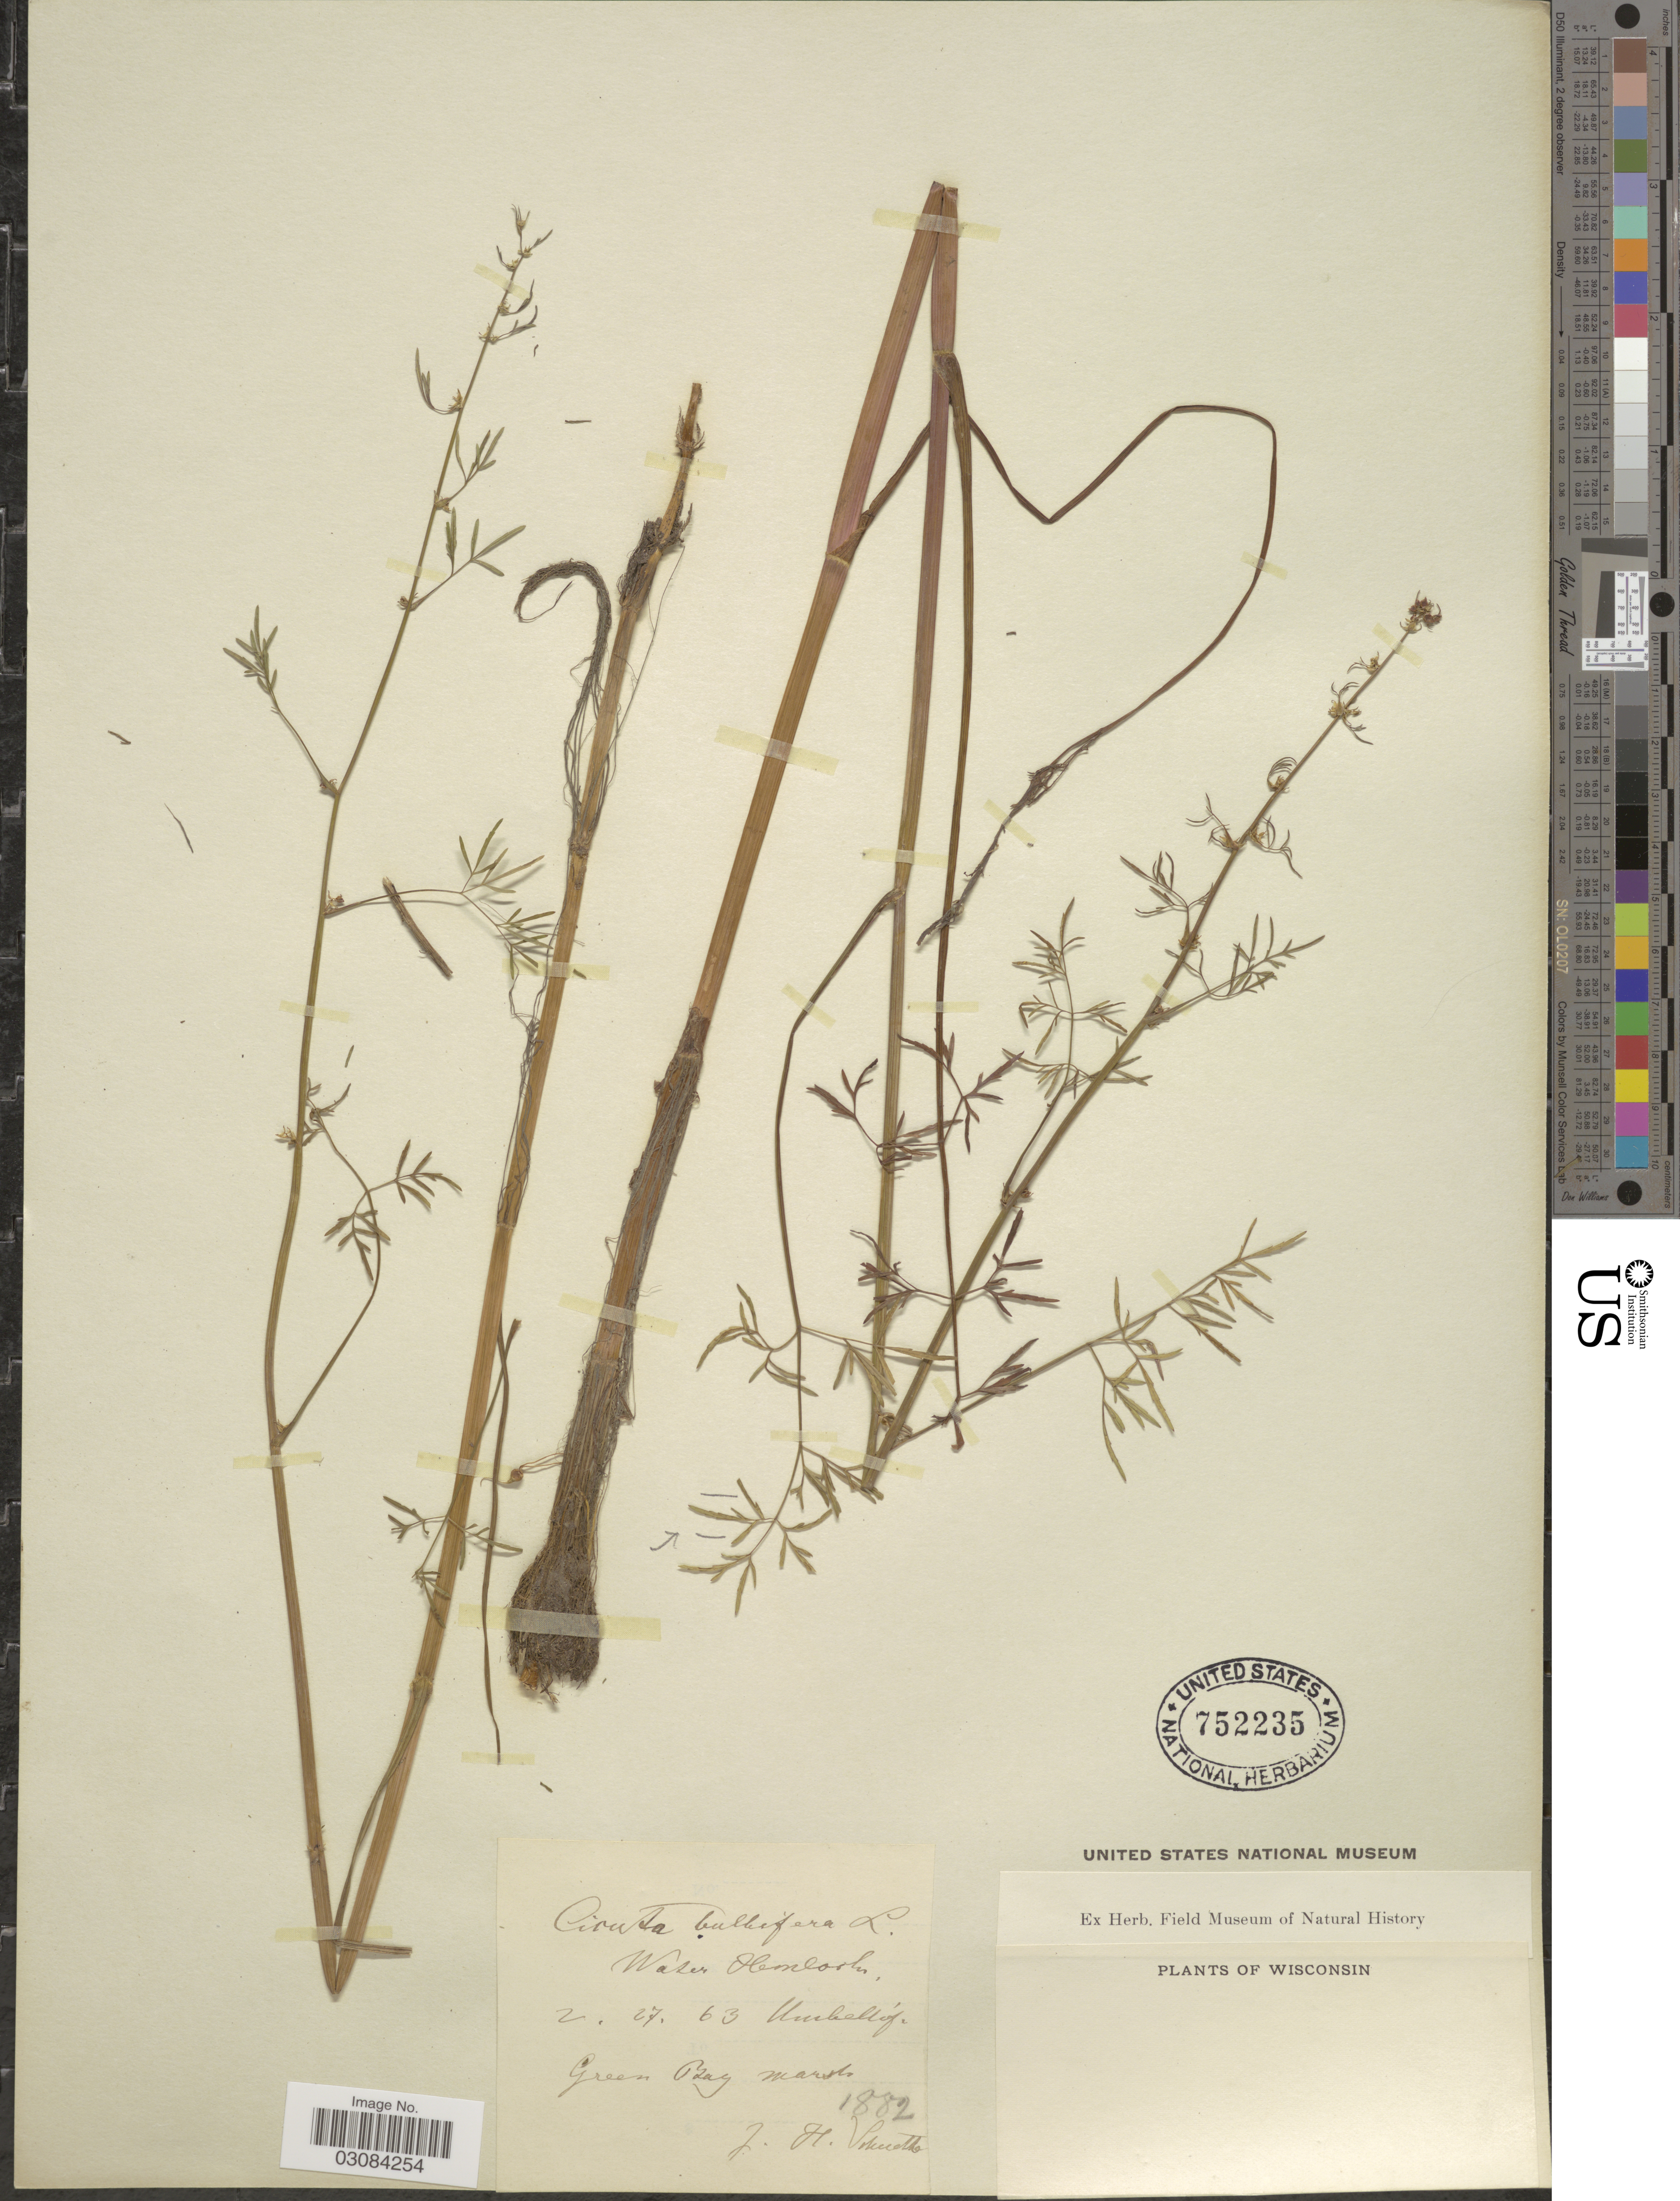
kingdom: Plantae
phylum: Tracheophyta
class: Magnoliopsida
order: Apiales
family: Apiaceae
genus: Cicuta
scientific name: Cicuta bulbifera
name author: L.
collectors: J. H. Schuette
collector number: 1882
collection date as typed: Transcribed d/m/y: 27/2/63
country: United States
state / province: Wisconsin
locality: Green Bay marsh.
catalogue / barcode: US 752235